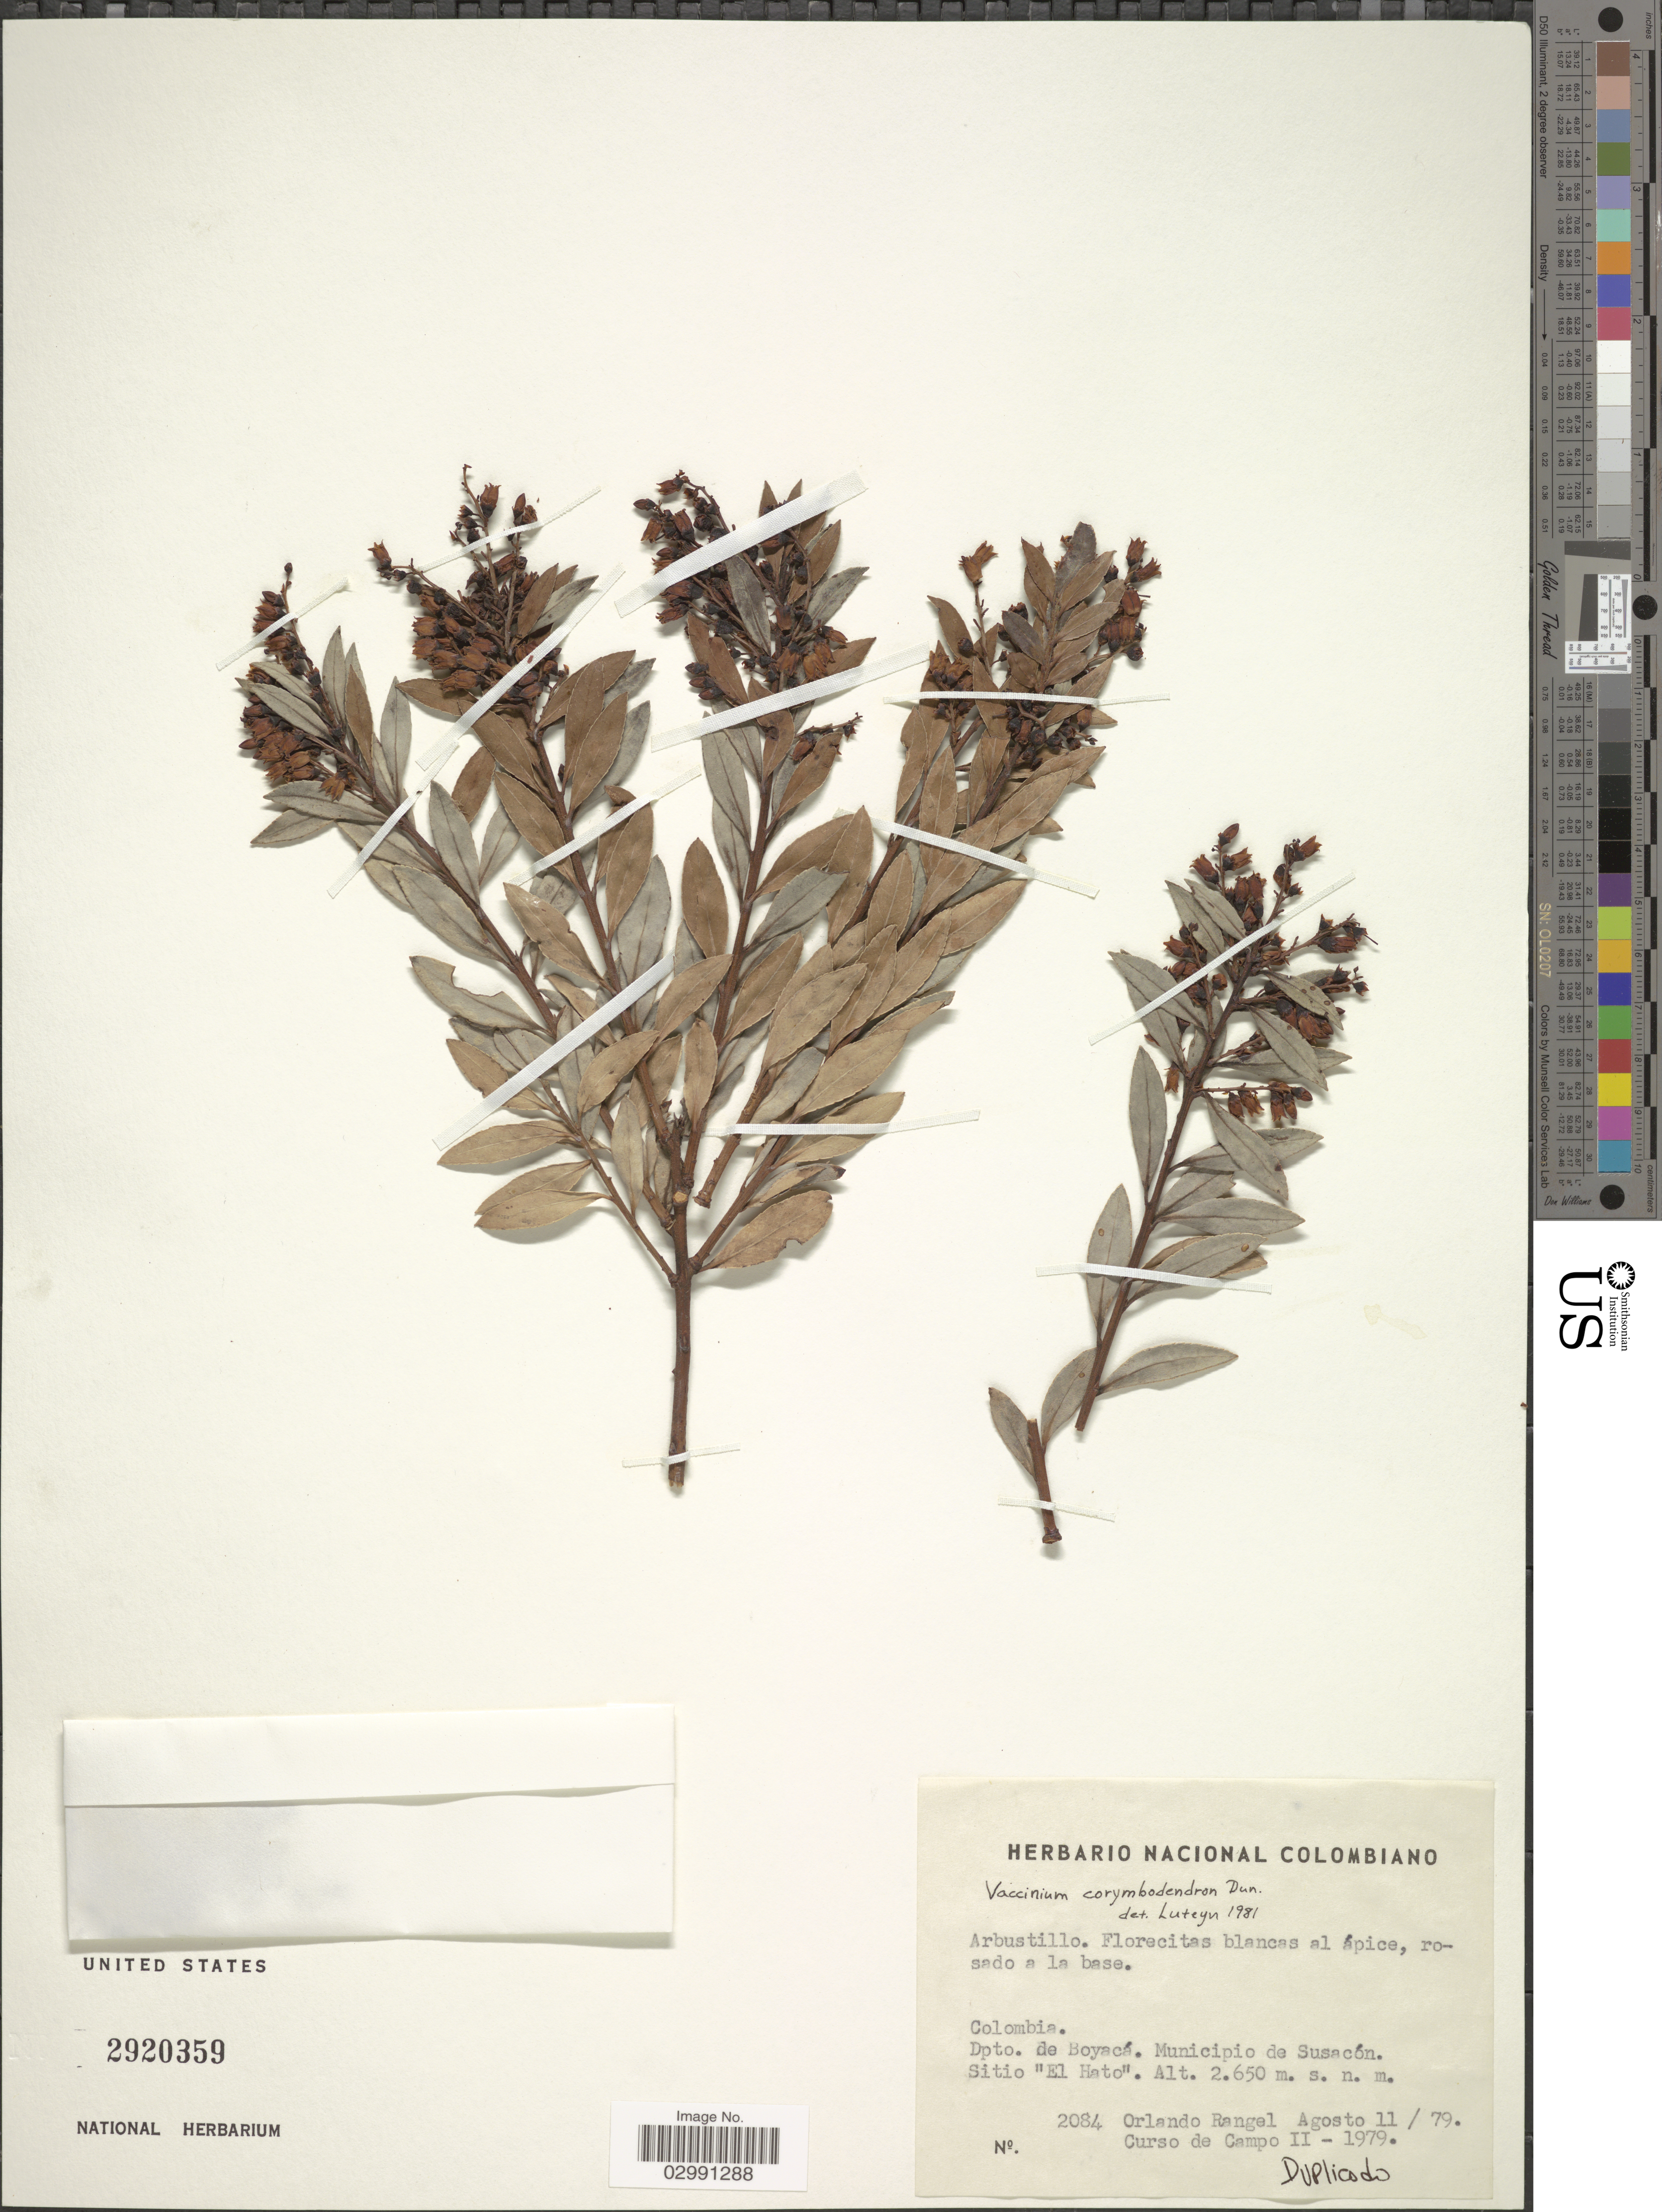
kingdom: Plantae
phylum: Tracheophyta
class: Magnoliopsida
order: Ericales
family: Ericaceae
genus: Vaccinium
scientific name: Vaccinium corymbodendron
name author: Dunal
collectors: O. Rangel & Curso de Campo 2-1979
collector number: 2084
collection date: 1979-08-11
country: Colombia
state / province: Boyacá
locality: Dpto. de Boyacá. Municipio de Susacón. Sitio "El Hato".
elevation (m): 2650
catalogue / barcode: US 2920359